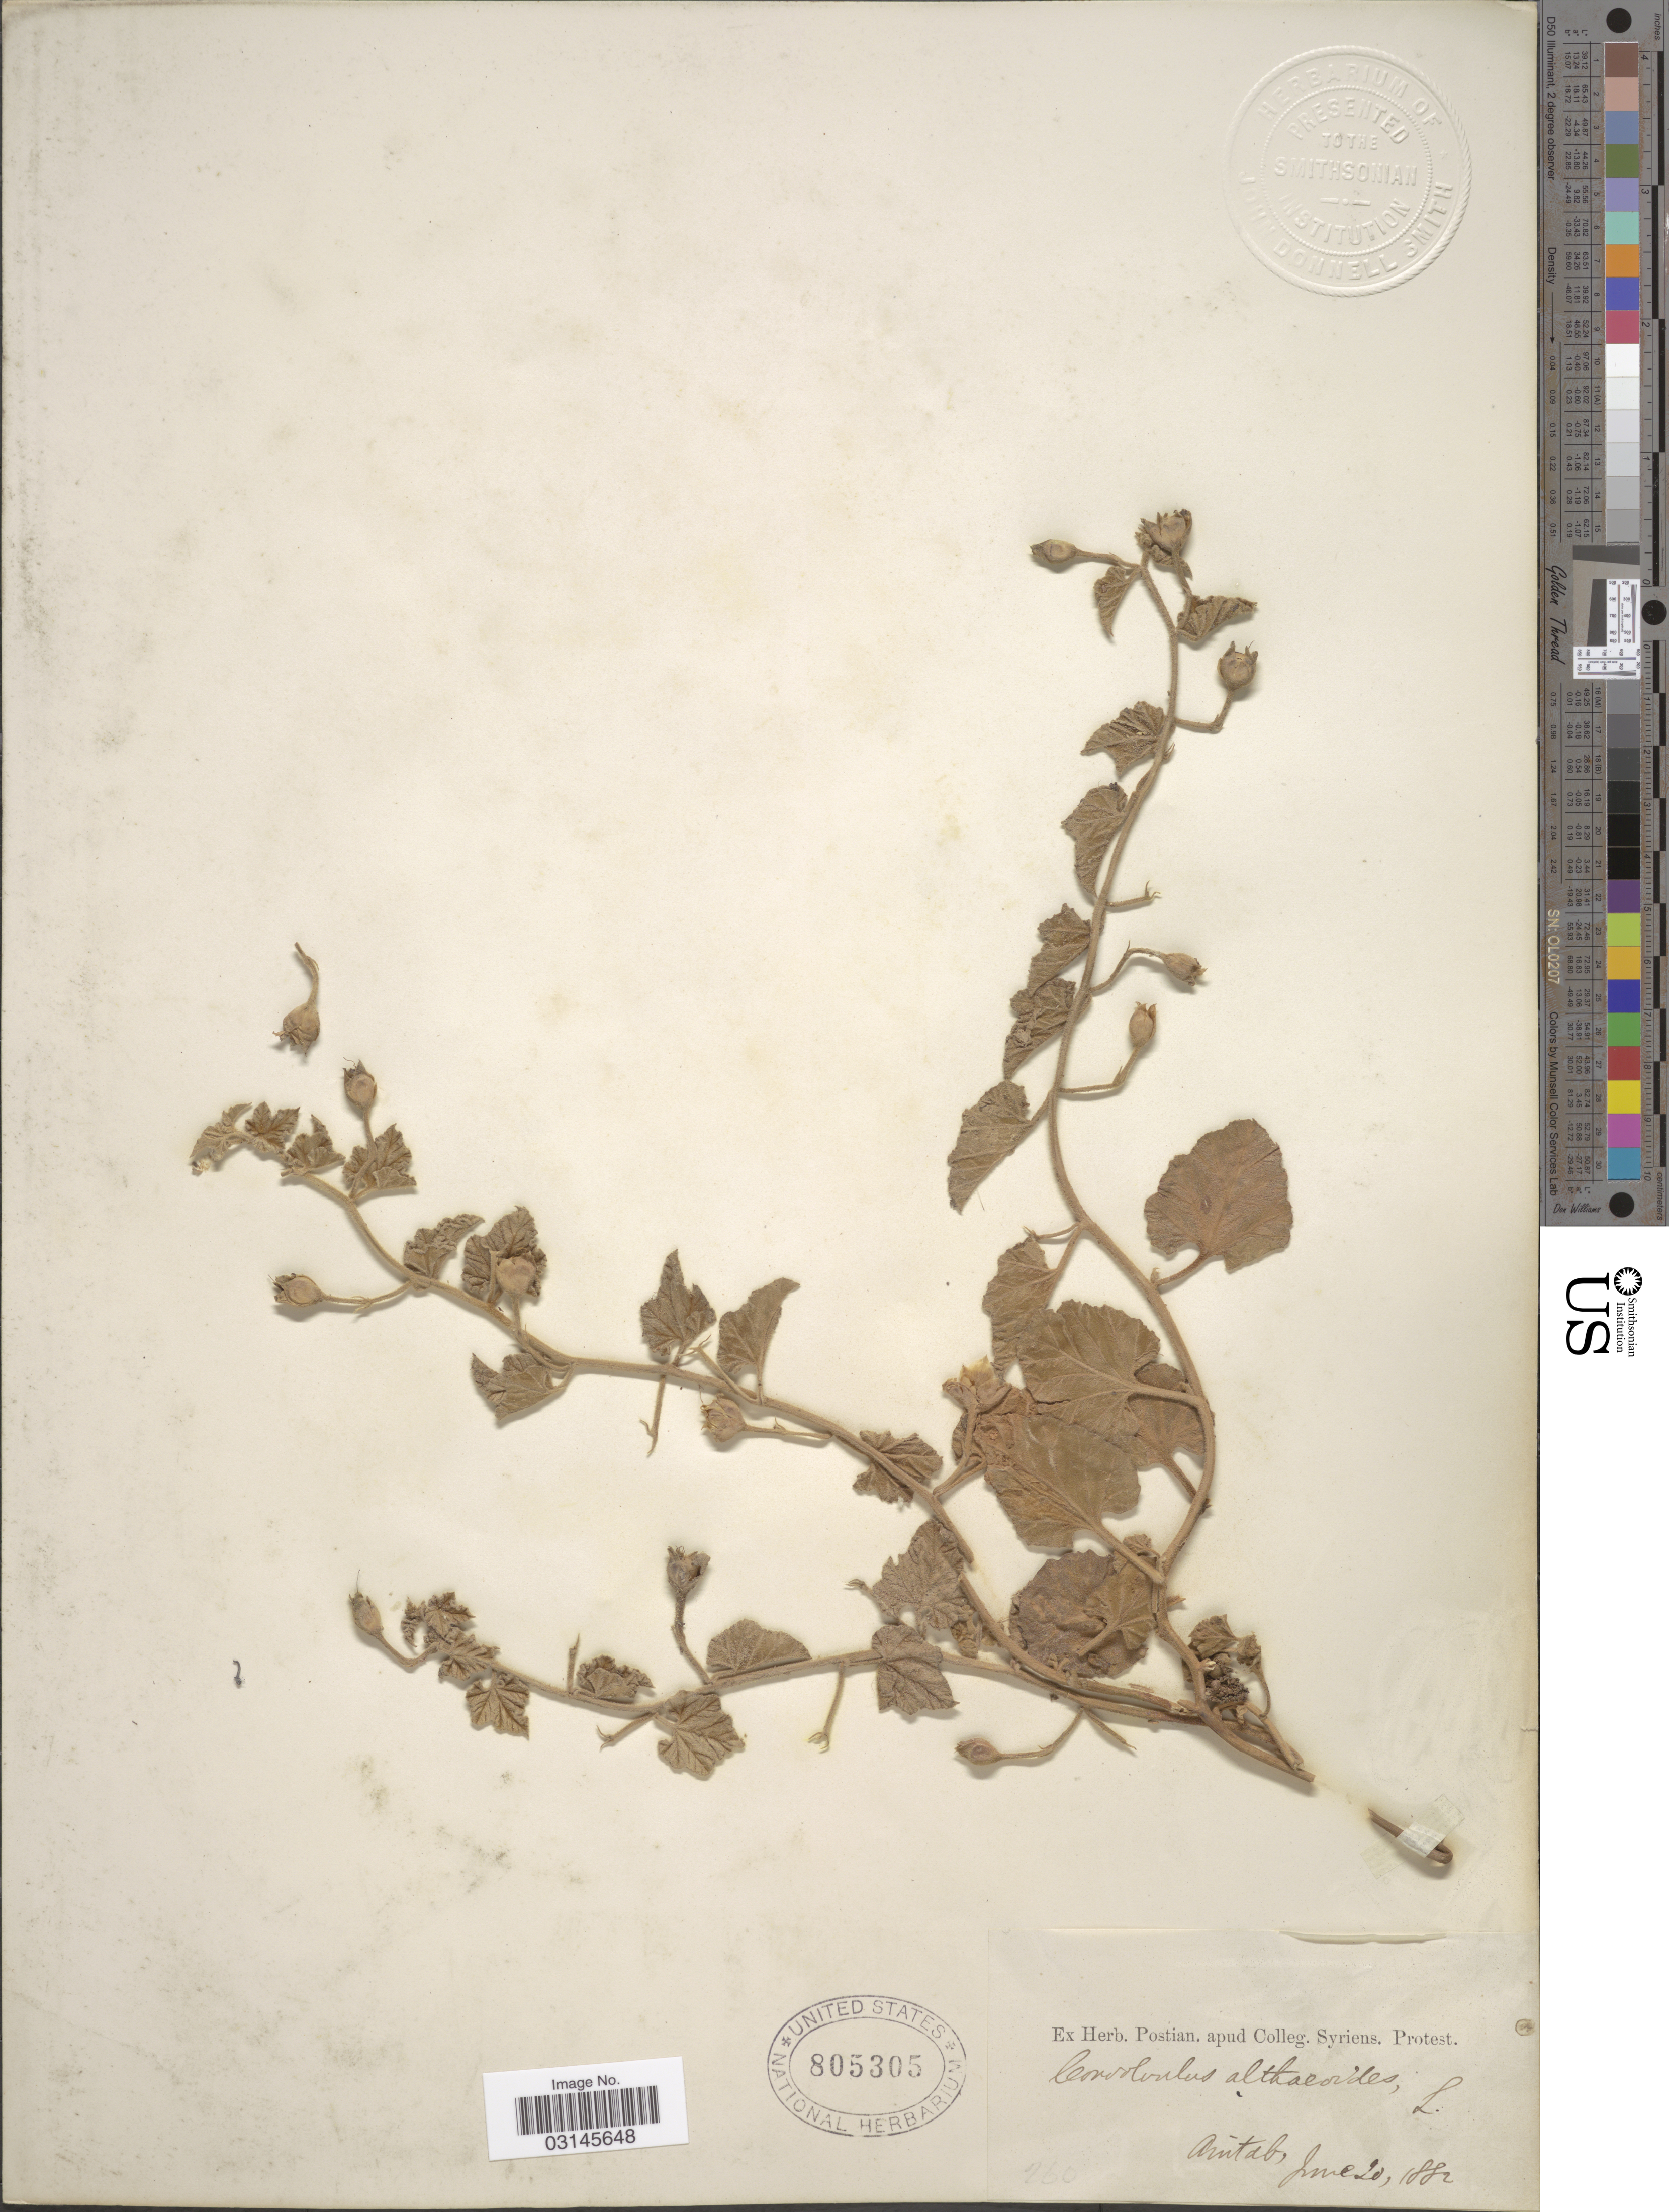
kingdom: Plantae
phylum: Tracheophyta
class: Magnoliopsida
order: Solanales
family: Convolvulaceae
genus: Convolvulus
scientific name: Convolvulus althaeoides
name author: L.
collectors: ex herb. Postian. apud Colleg. Syriens. Protest. USE "Fannie P. A. Shepard" (10308853) AS PRIMARY COLLECTOR INSTEAD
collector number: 260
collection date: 1882-06-20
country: Turkey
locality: Aintab.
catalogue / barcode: US 805305